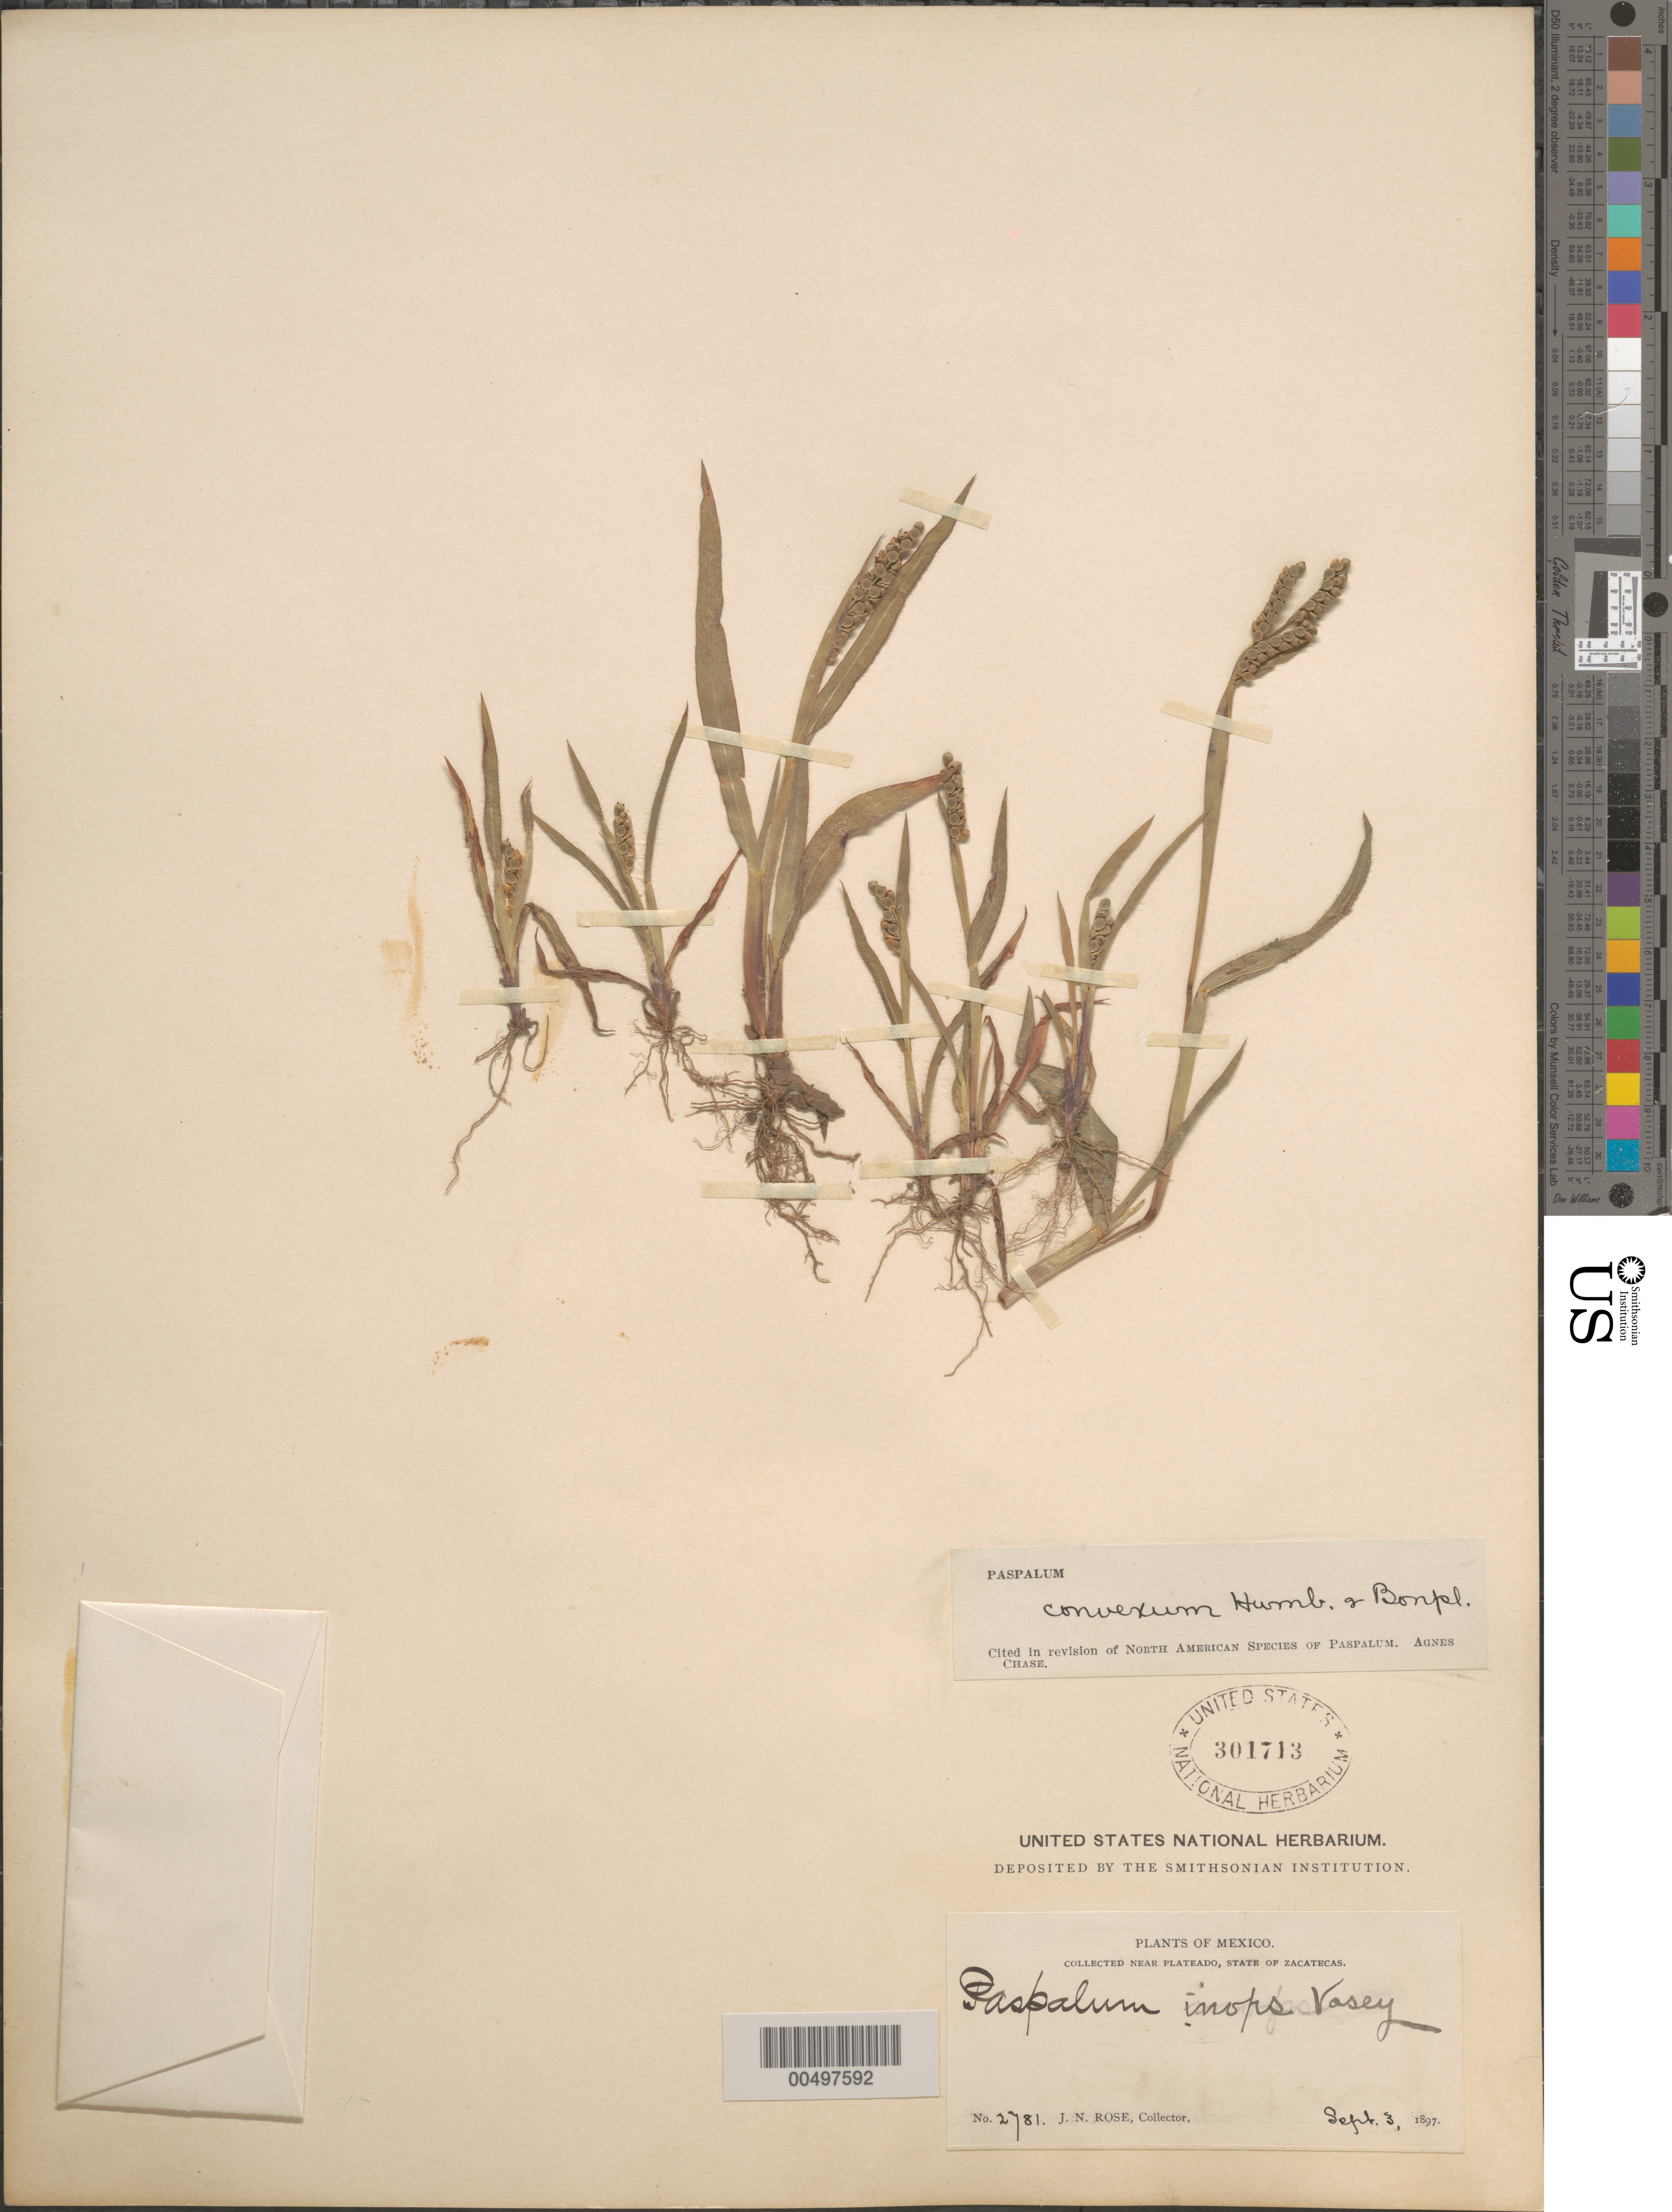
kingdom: Plantae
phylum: Tracheophyta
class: Liliopsida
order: Poales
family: Poaceae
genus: Paspalum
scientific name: Paspalum convexum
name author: Humb. & Bonpl. ex Flüggé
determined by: Chase, [M.] Agnes, (US)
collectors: J. N. Rose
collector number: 2781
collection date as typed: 3 Sep 1897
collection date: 1897-09-03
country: Mexico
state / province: Zacatecas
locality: Near Plateado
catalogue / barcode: US 301713